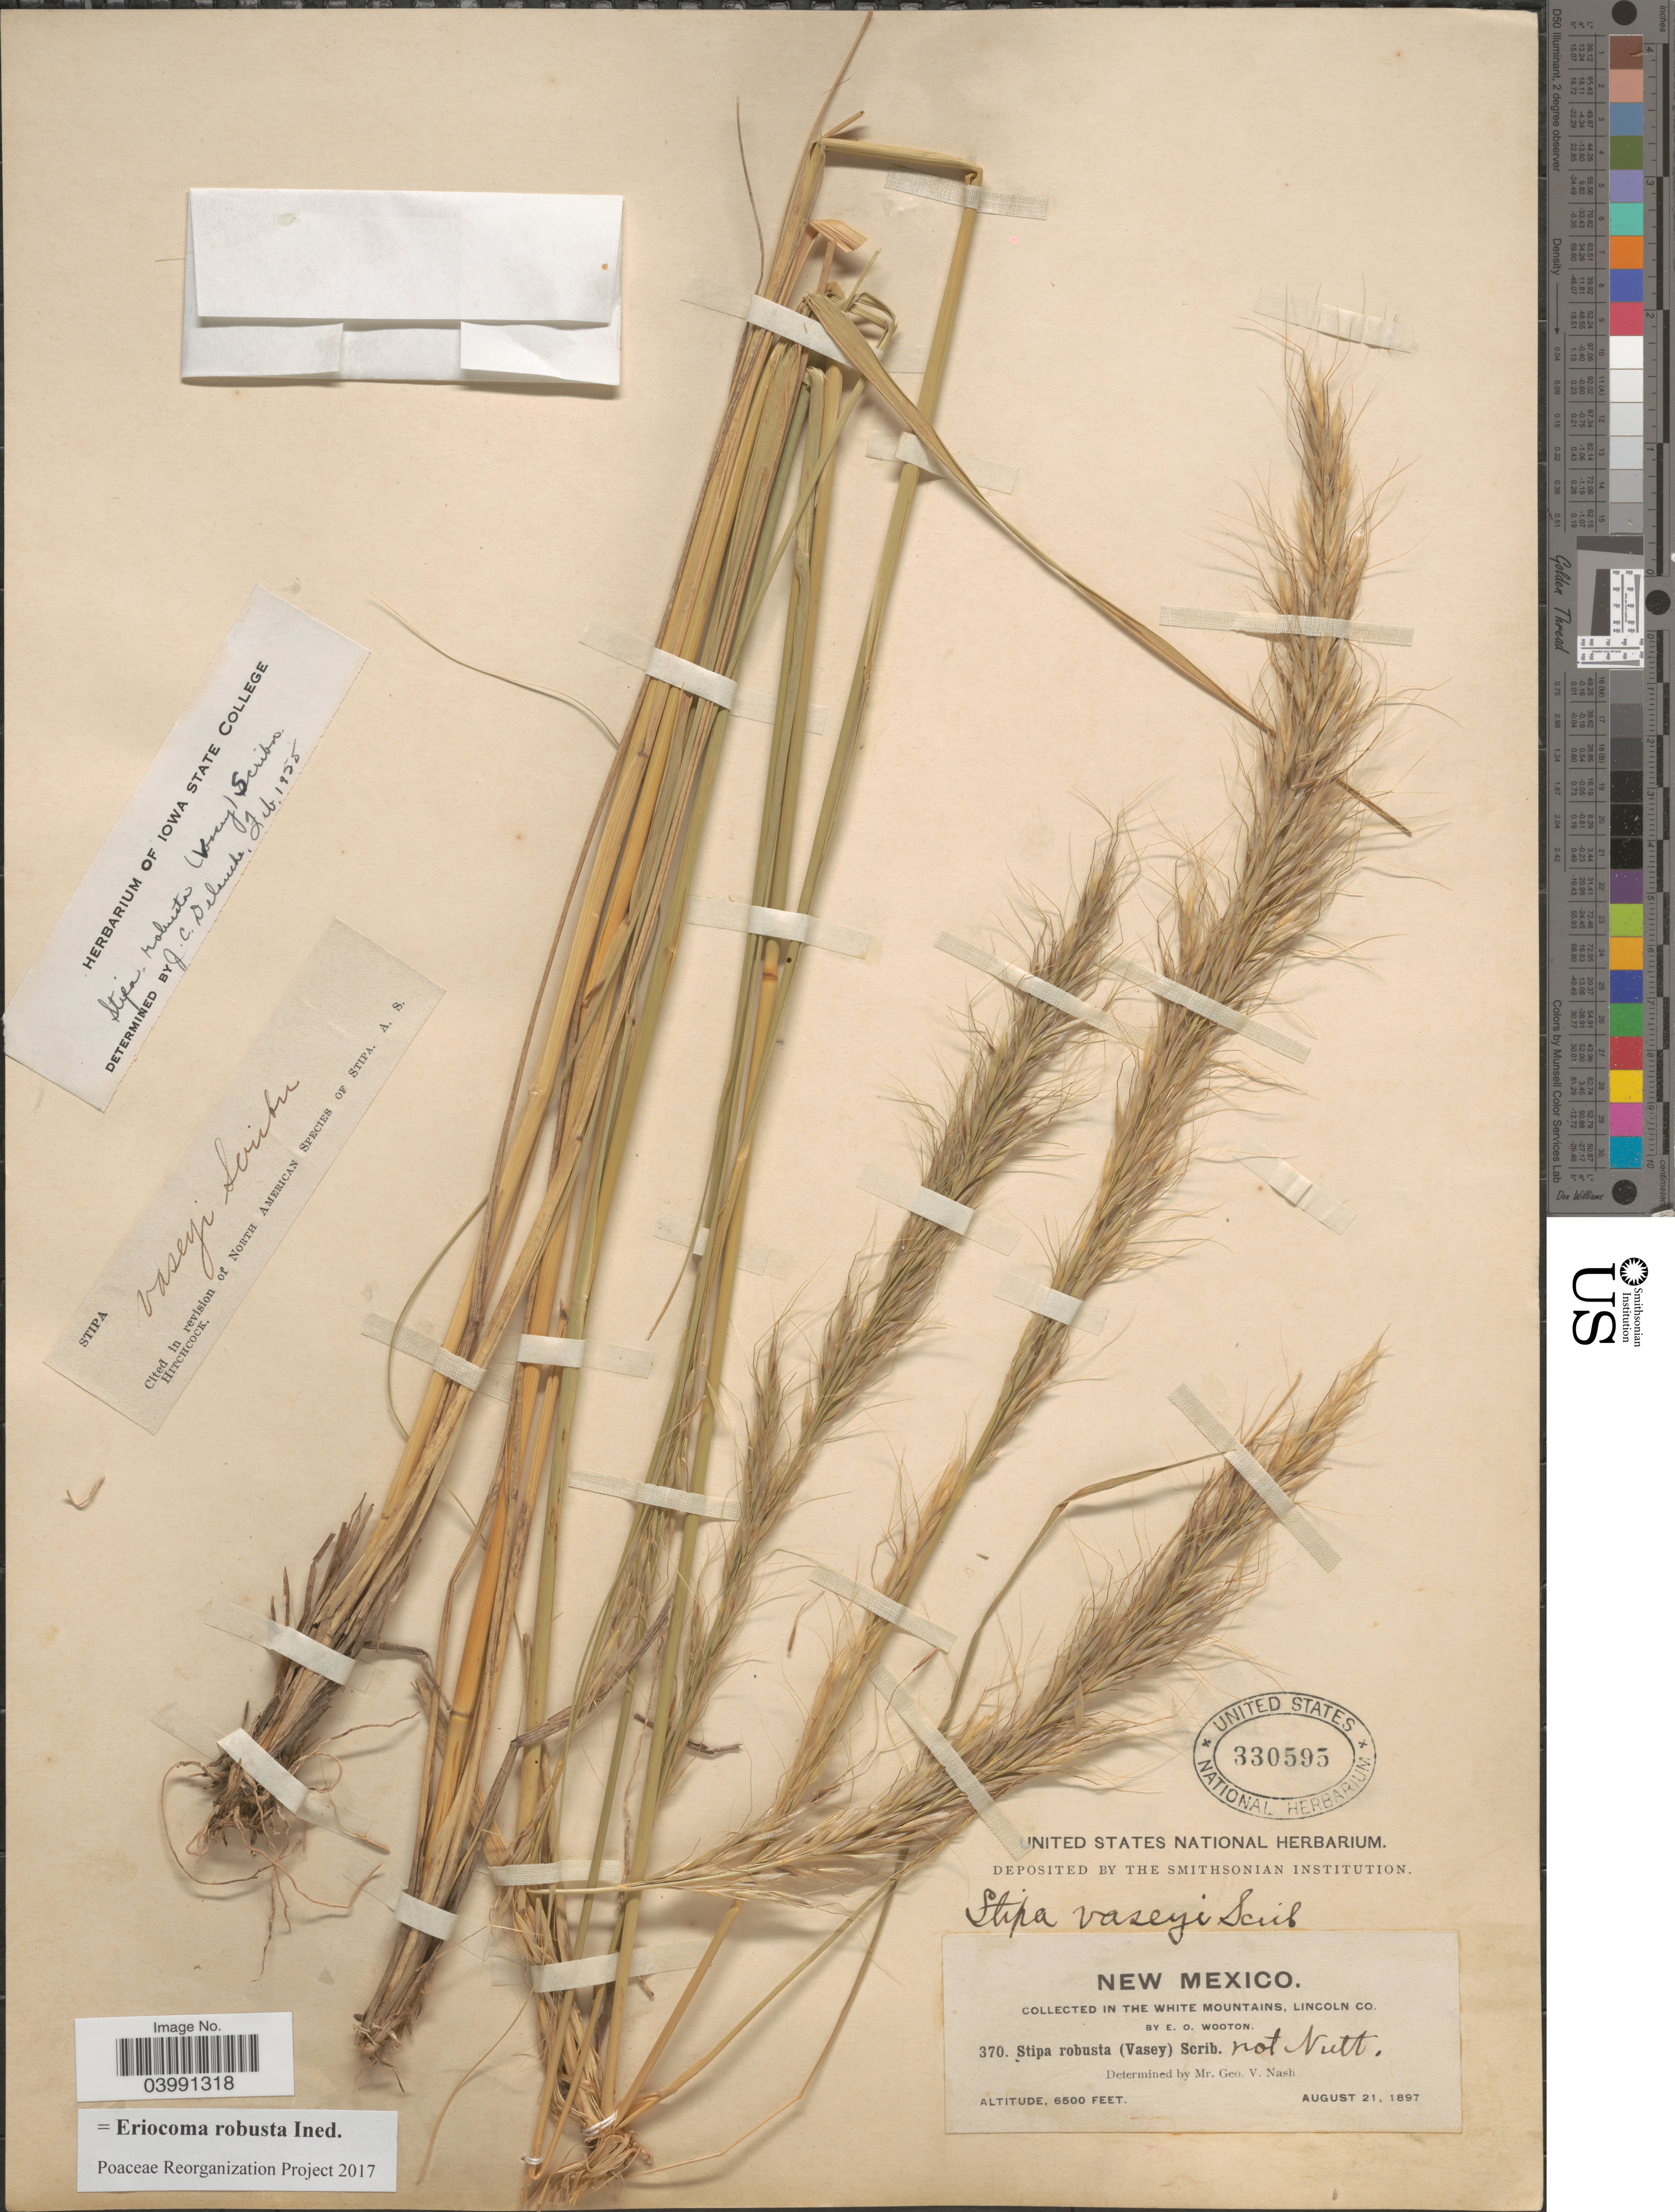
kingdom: Plantae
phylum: Tracheophyta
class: Liliopsida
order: Poales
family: Poaceae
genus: Eriocoma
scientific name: Eriocoma robusta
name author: (Vasey) Romasch.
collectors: E. O. Wooton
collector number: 370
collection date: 1897-08-21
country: United States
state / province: New Mexico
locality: In the White Mountains, Lincoln Co.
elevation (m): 1981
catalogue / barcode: US 330595